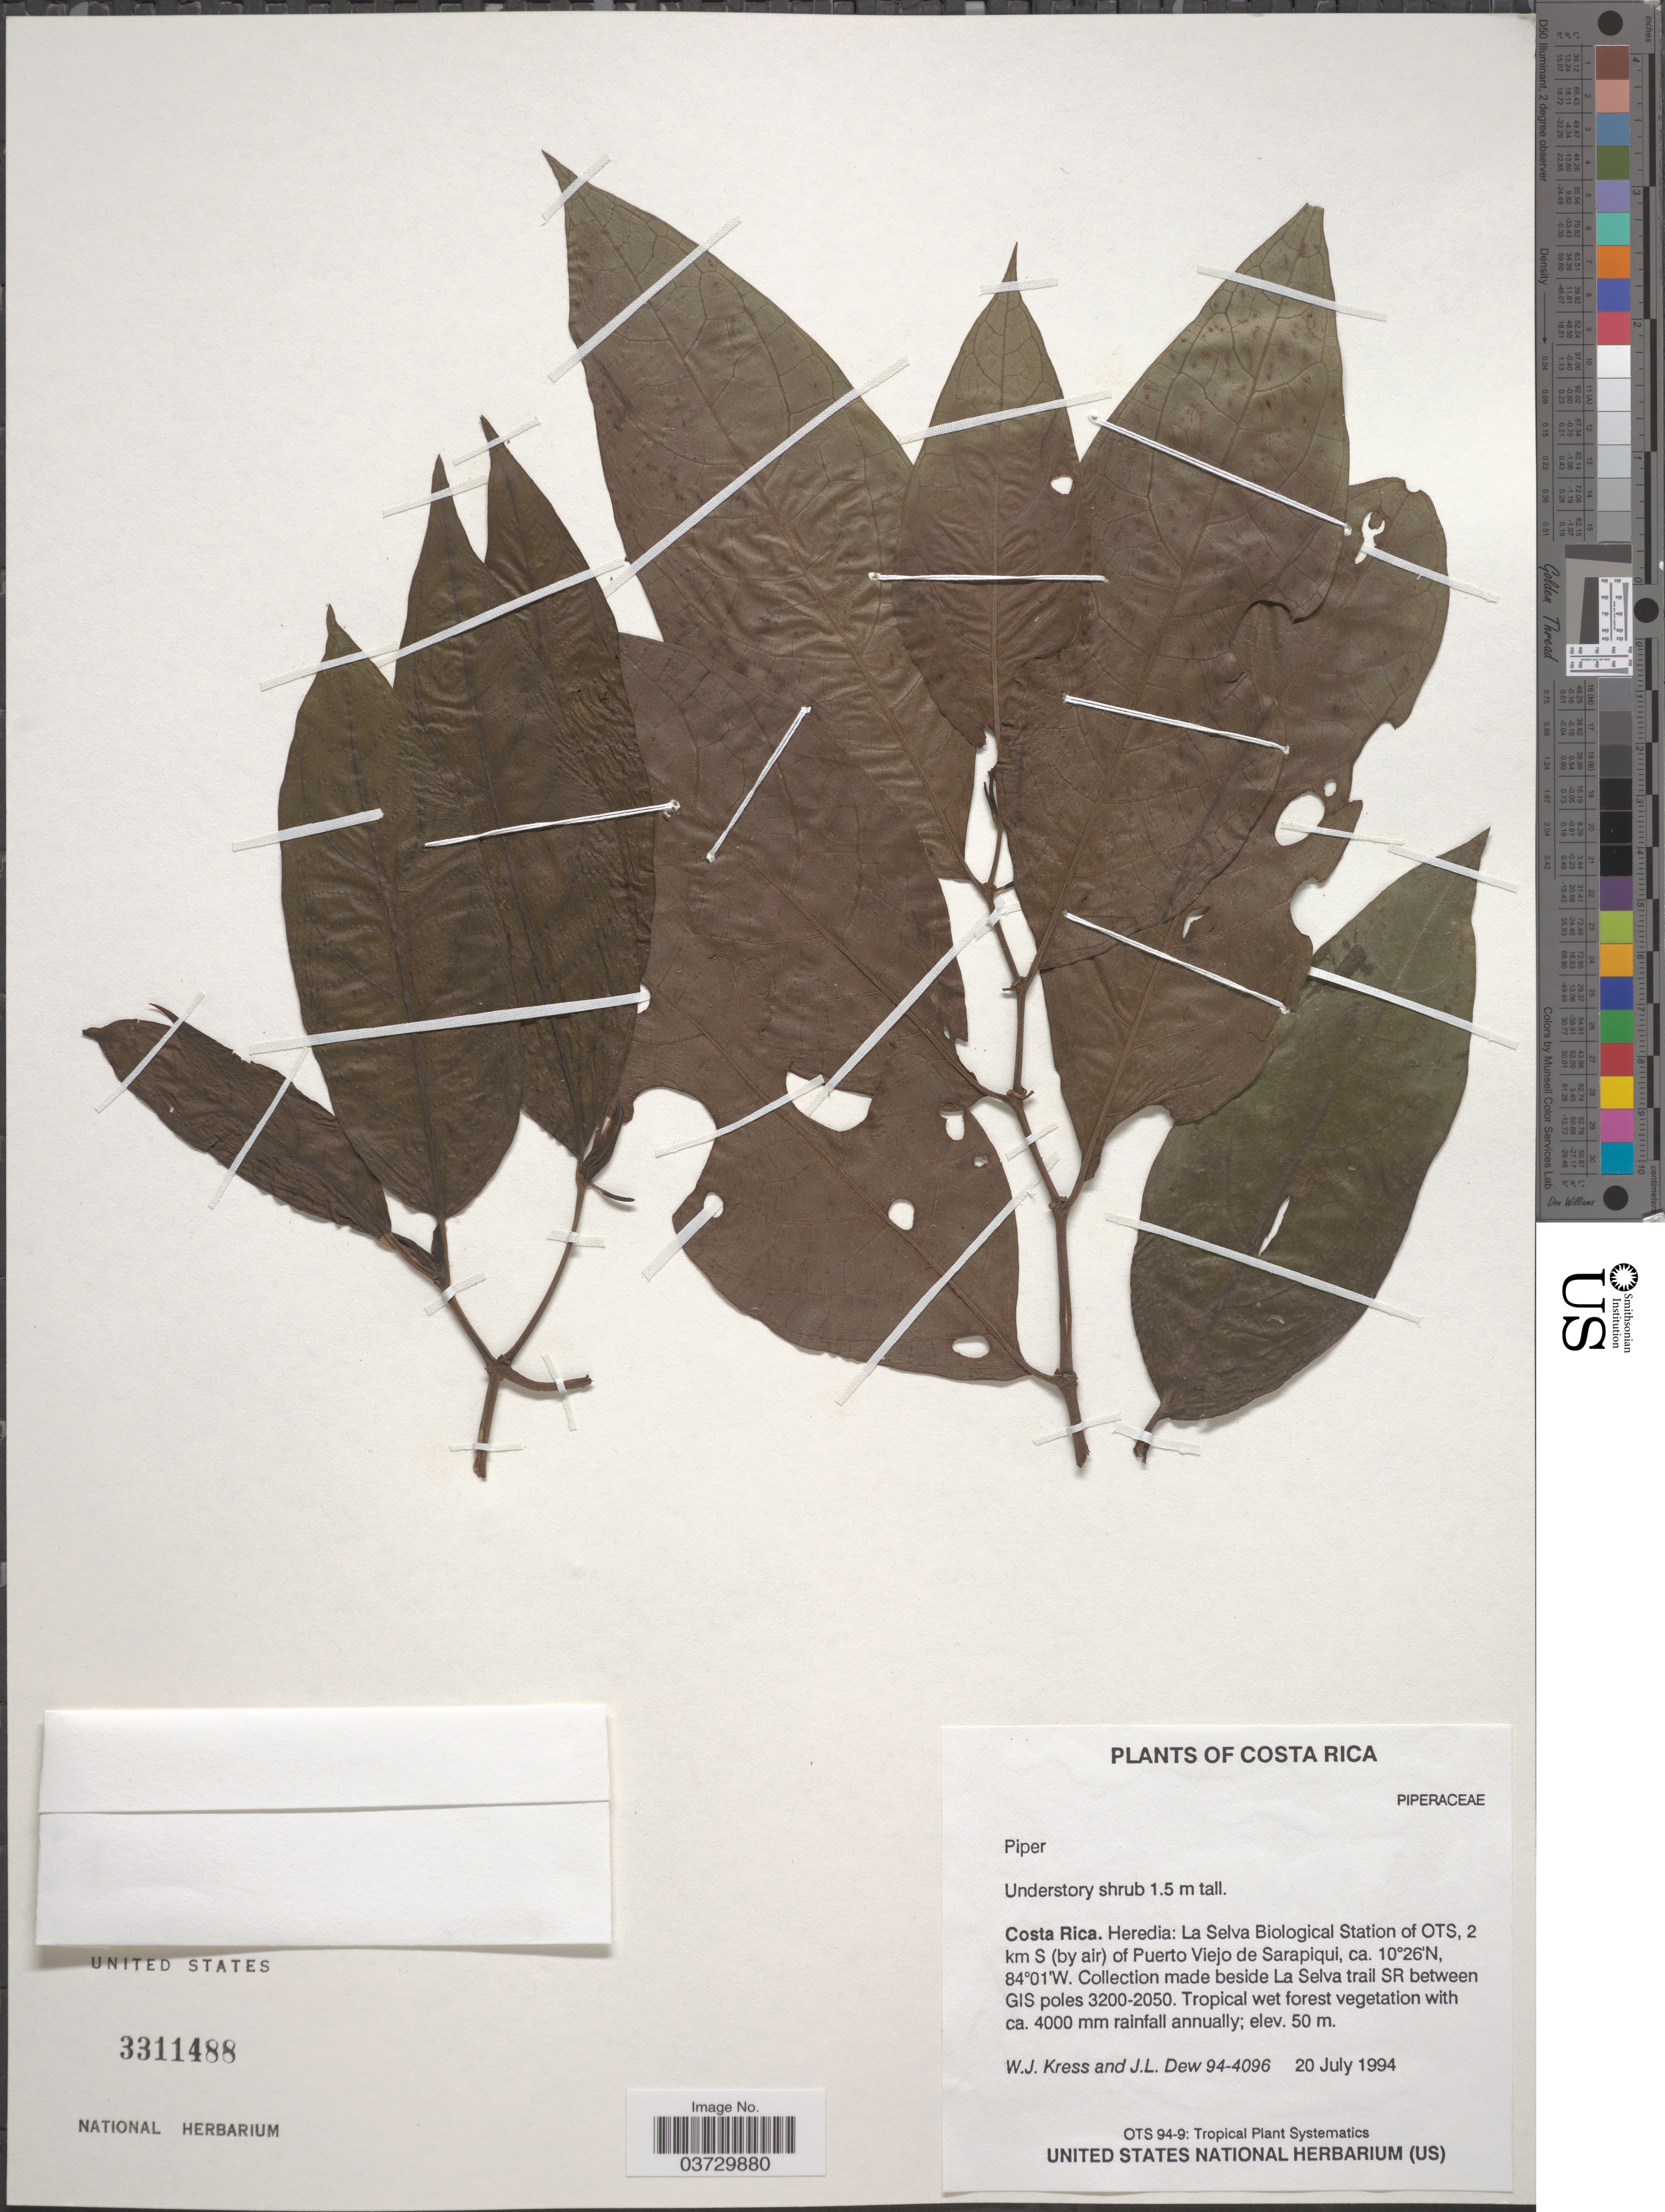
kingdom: Plantae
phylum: Tracheophyta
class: Magnoliopsida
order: Piperales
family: Piperaceae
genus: Piper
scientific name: Piper sp.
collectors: W. J. Kress & J. L. Dew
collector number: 94-4096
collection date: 1994-07-20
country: Costa Rica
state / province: Heredia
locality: La Selva Biological Station of OTS, 2 km S (by air) of Puerto Viejo de Sarapiqui. La Selva trail SR between GIS poles 3200-2050.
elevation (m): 50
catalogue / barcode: US 3311488